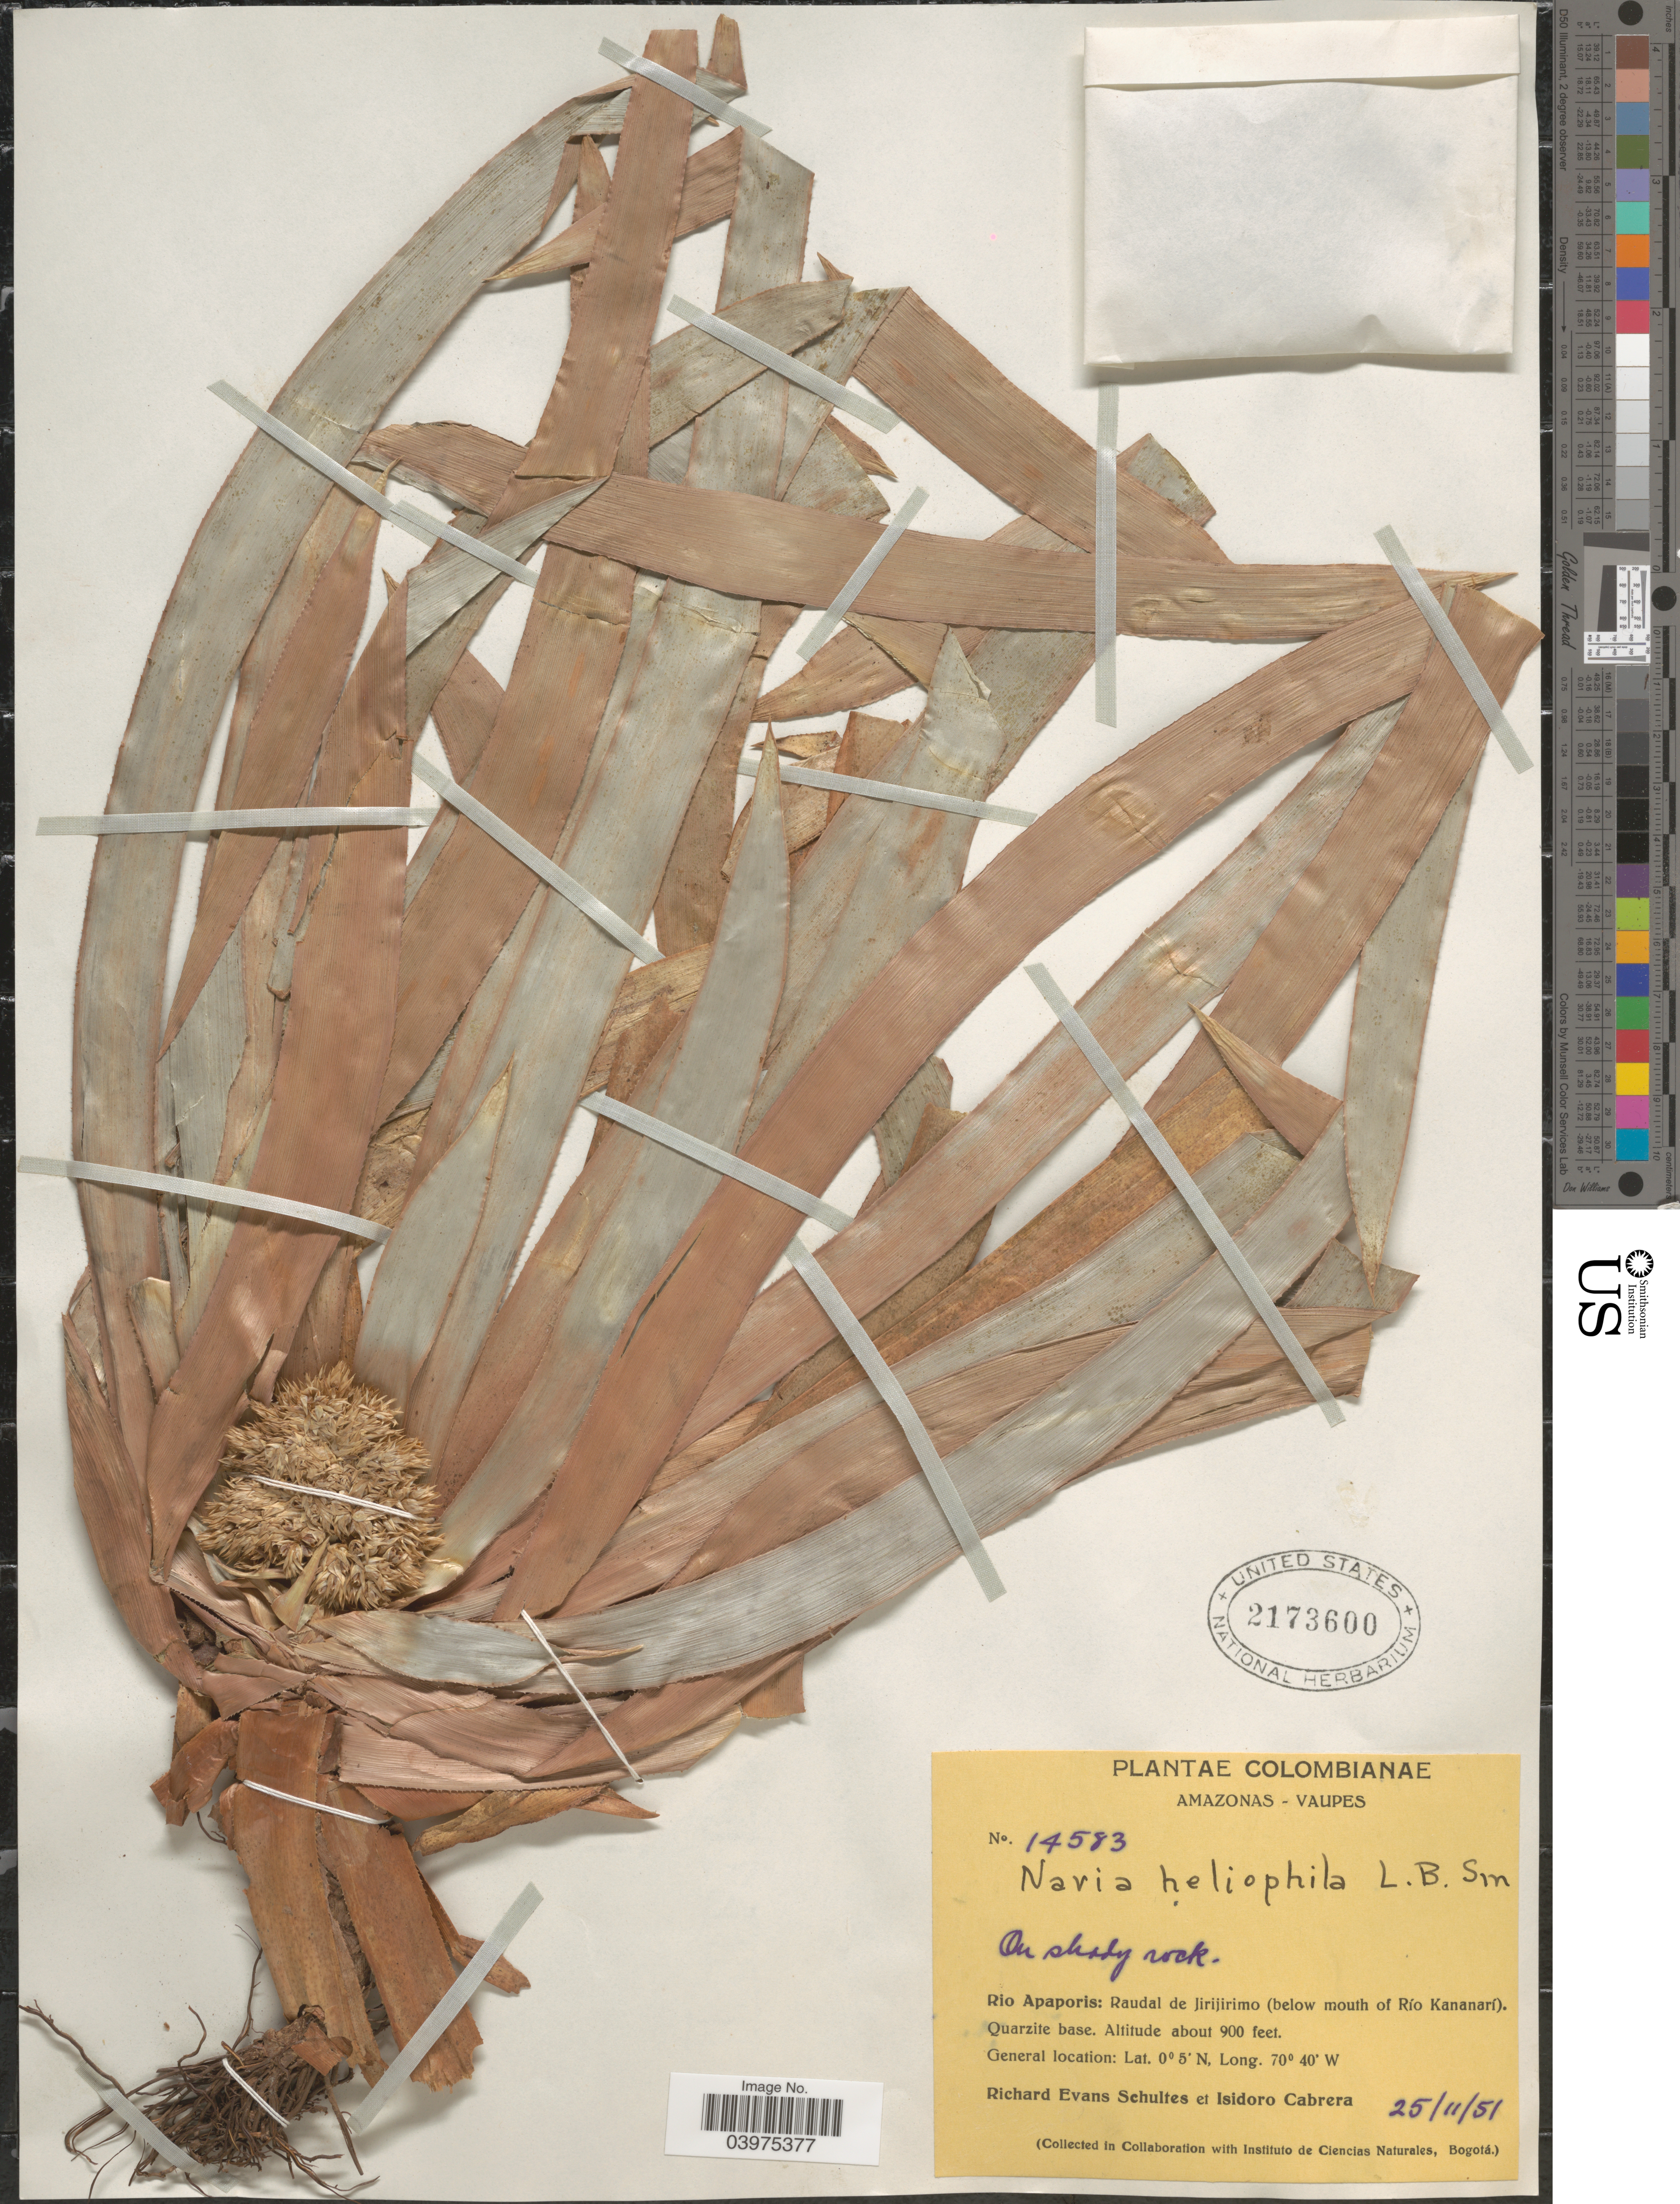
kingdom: Plantae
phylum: Tracheophyta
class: Liliopsida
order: Poales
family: Bromeliaceae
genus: Navia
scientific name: Navia heliophila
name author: L.B. Sm.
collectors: R. E. Schultes & I. Cabrera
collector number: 14583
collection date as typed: Transcribed d/m/y: 25/11/51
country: Colombia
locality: Amazonas - Vaupes. Rio Apaporis: Raudal de Jirijirimo (below mouth of Río Kananari).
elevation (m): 274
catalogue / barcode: US 2173600